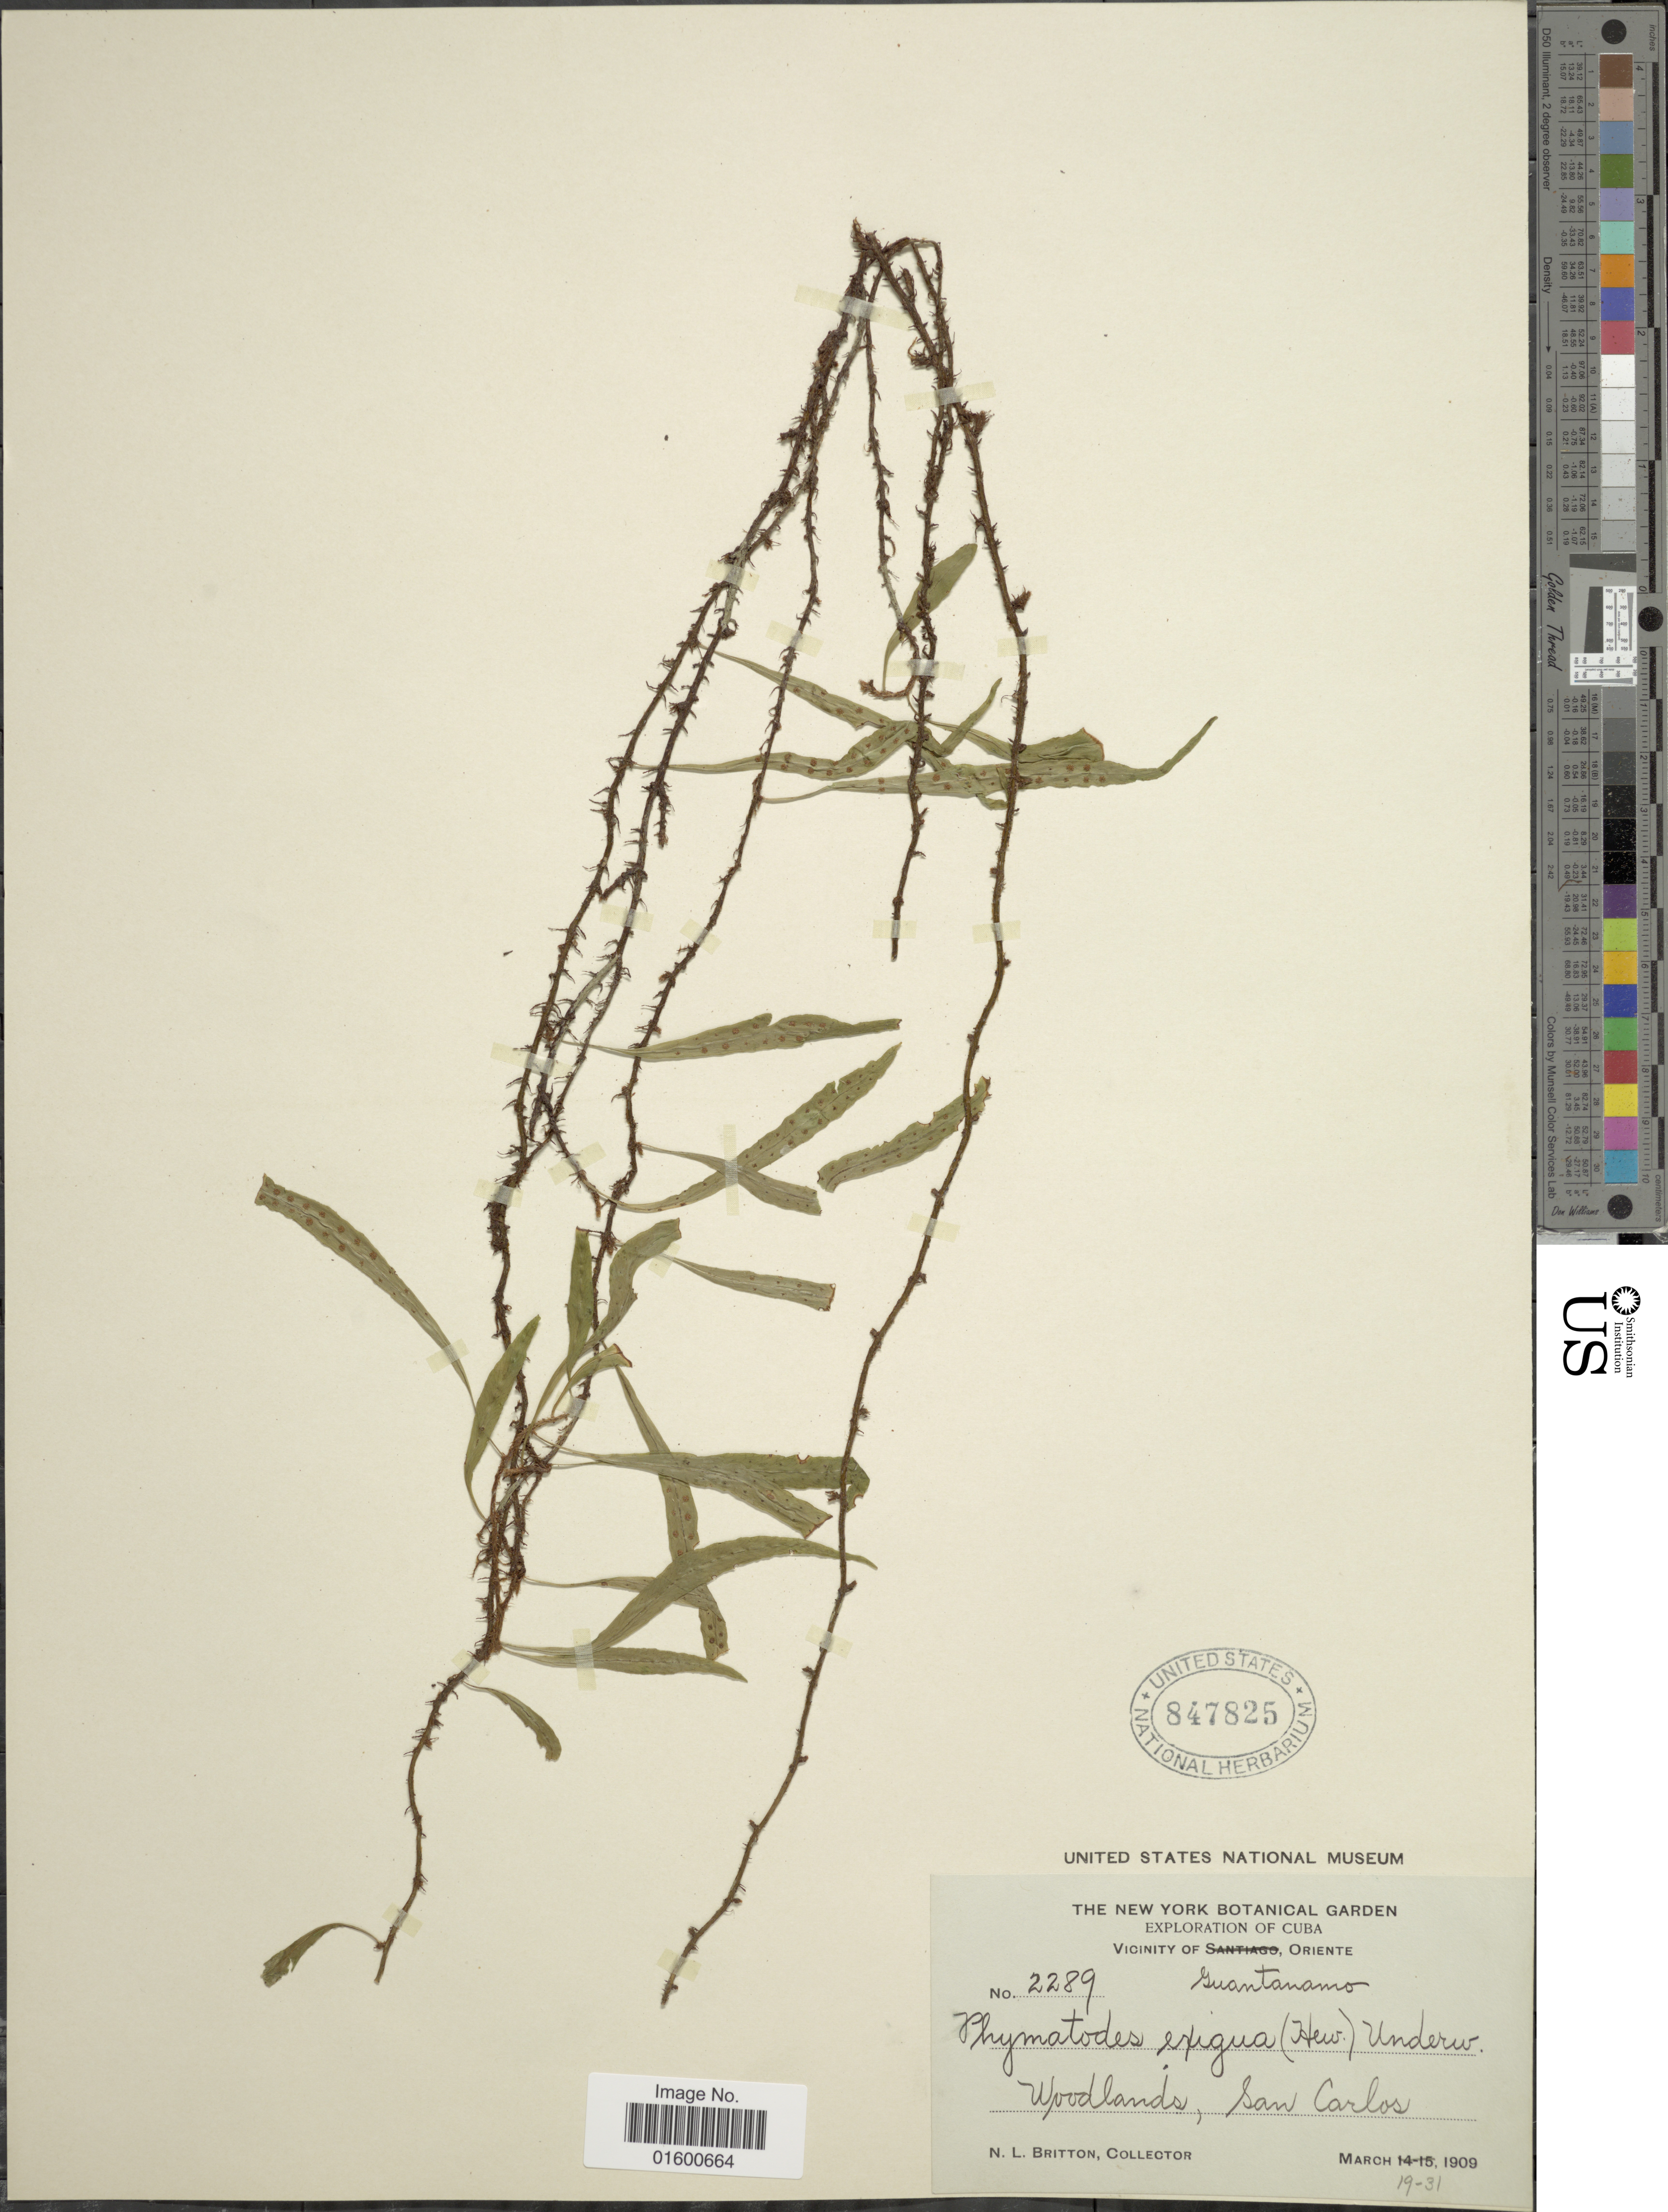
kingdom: Plantae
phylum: Tracheophyta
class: Polypodiopsida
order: Polypodiales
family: Polypodiaceae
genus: Microgramma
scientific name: Microgramma heterophylla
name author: (L.) Wherry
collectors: N. Britton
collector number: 2289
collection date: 1909-03-19/1909-03-31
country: Cuba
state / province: Oriente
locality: Vicinity of Guantanamo, Oriente, Woodlands, San Carlos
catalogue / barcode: US 847825